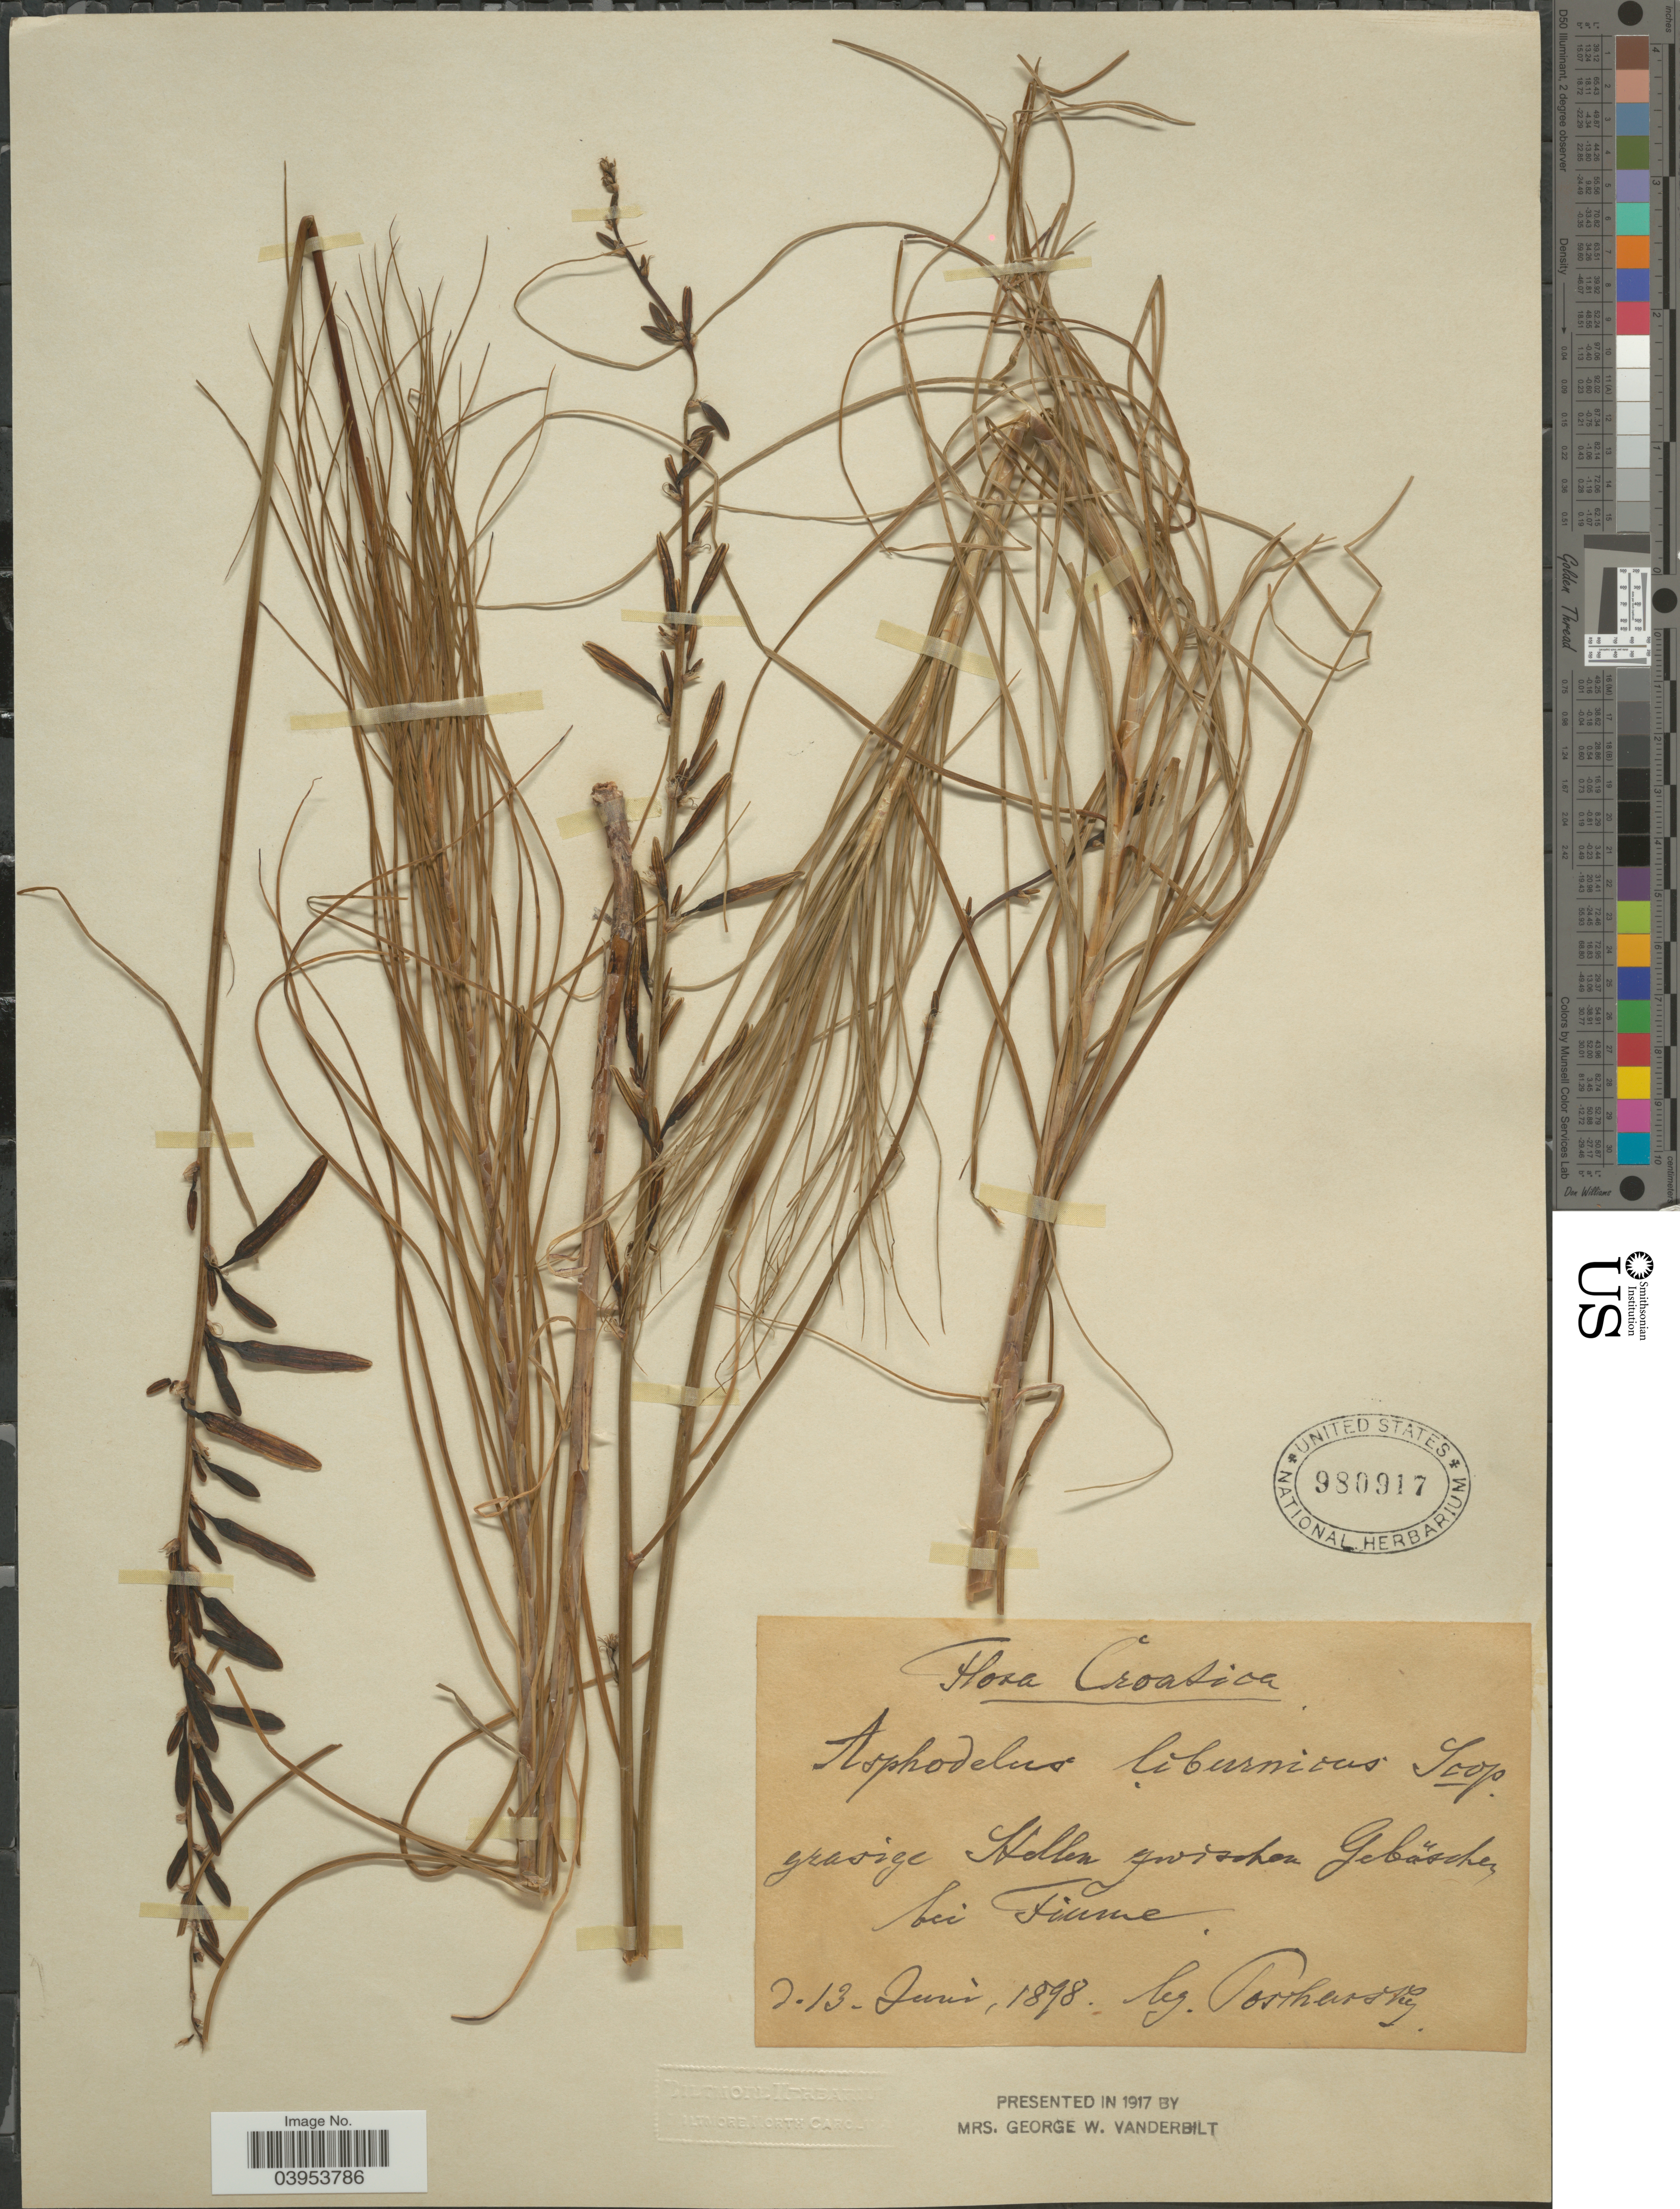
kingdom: Plantae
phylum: Tracheophyta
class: Liliopsida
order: Asparagales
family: Asphodelaceae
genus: Asphodelus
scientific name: Asphodelus liburnicus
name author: Scop.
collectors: Poscharsky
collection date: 1898-06-13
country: Croatia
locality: Grasige Stollen zwischen Gebusche, bei Fiume.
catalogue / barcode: US 980917